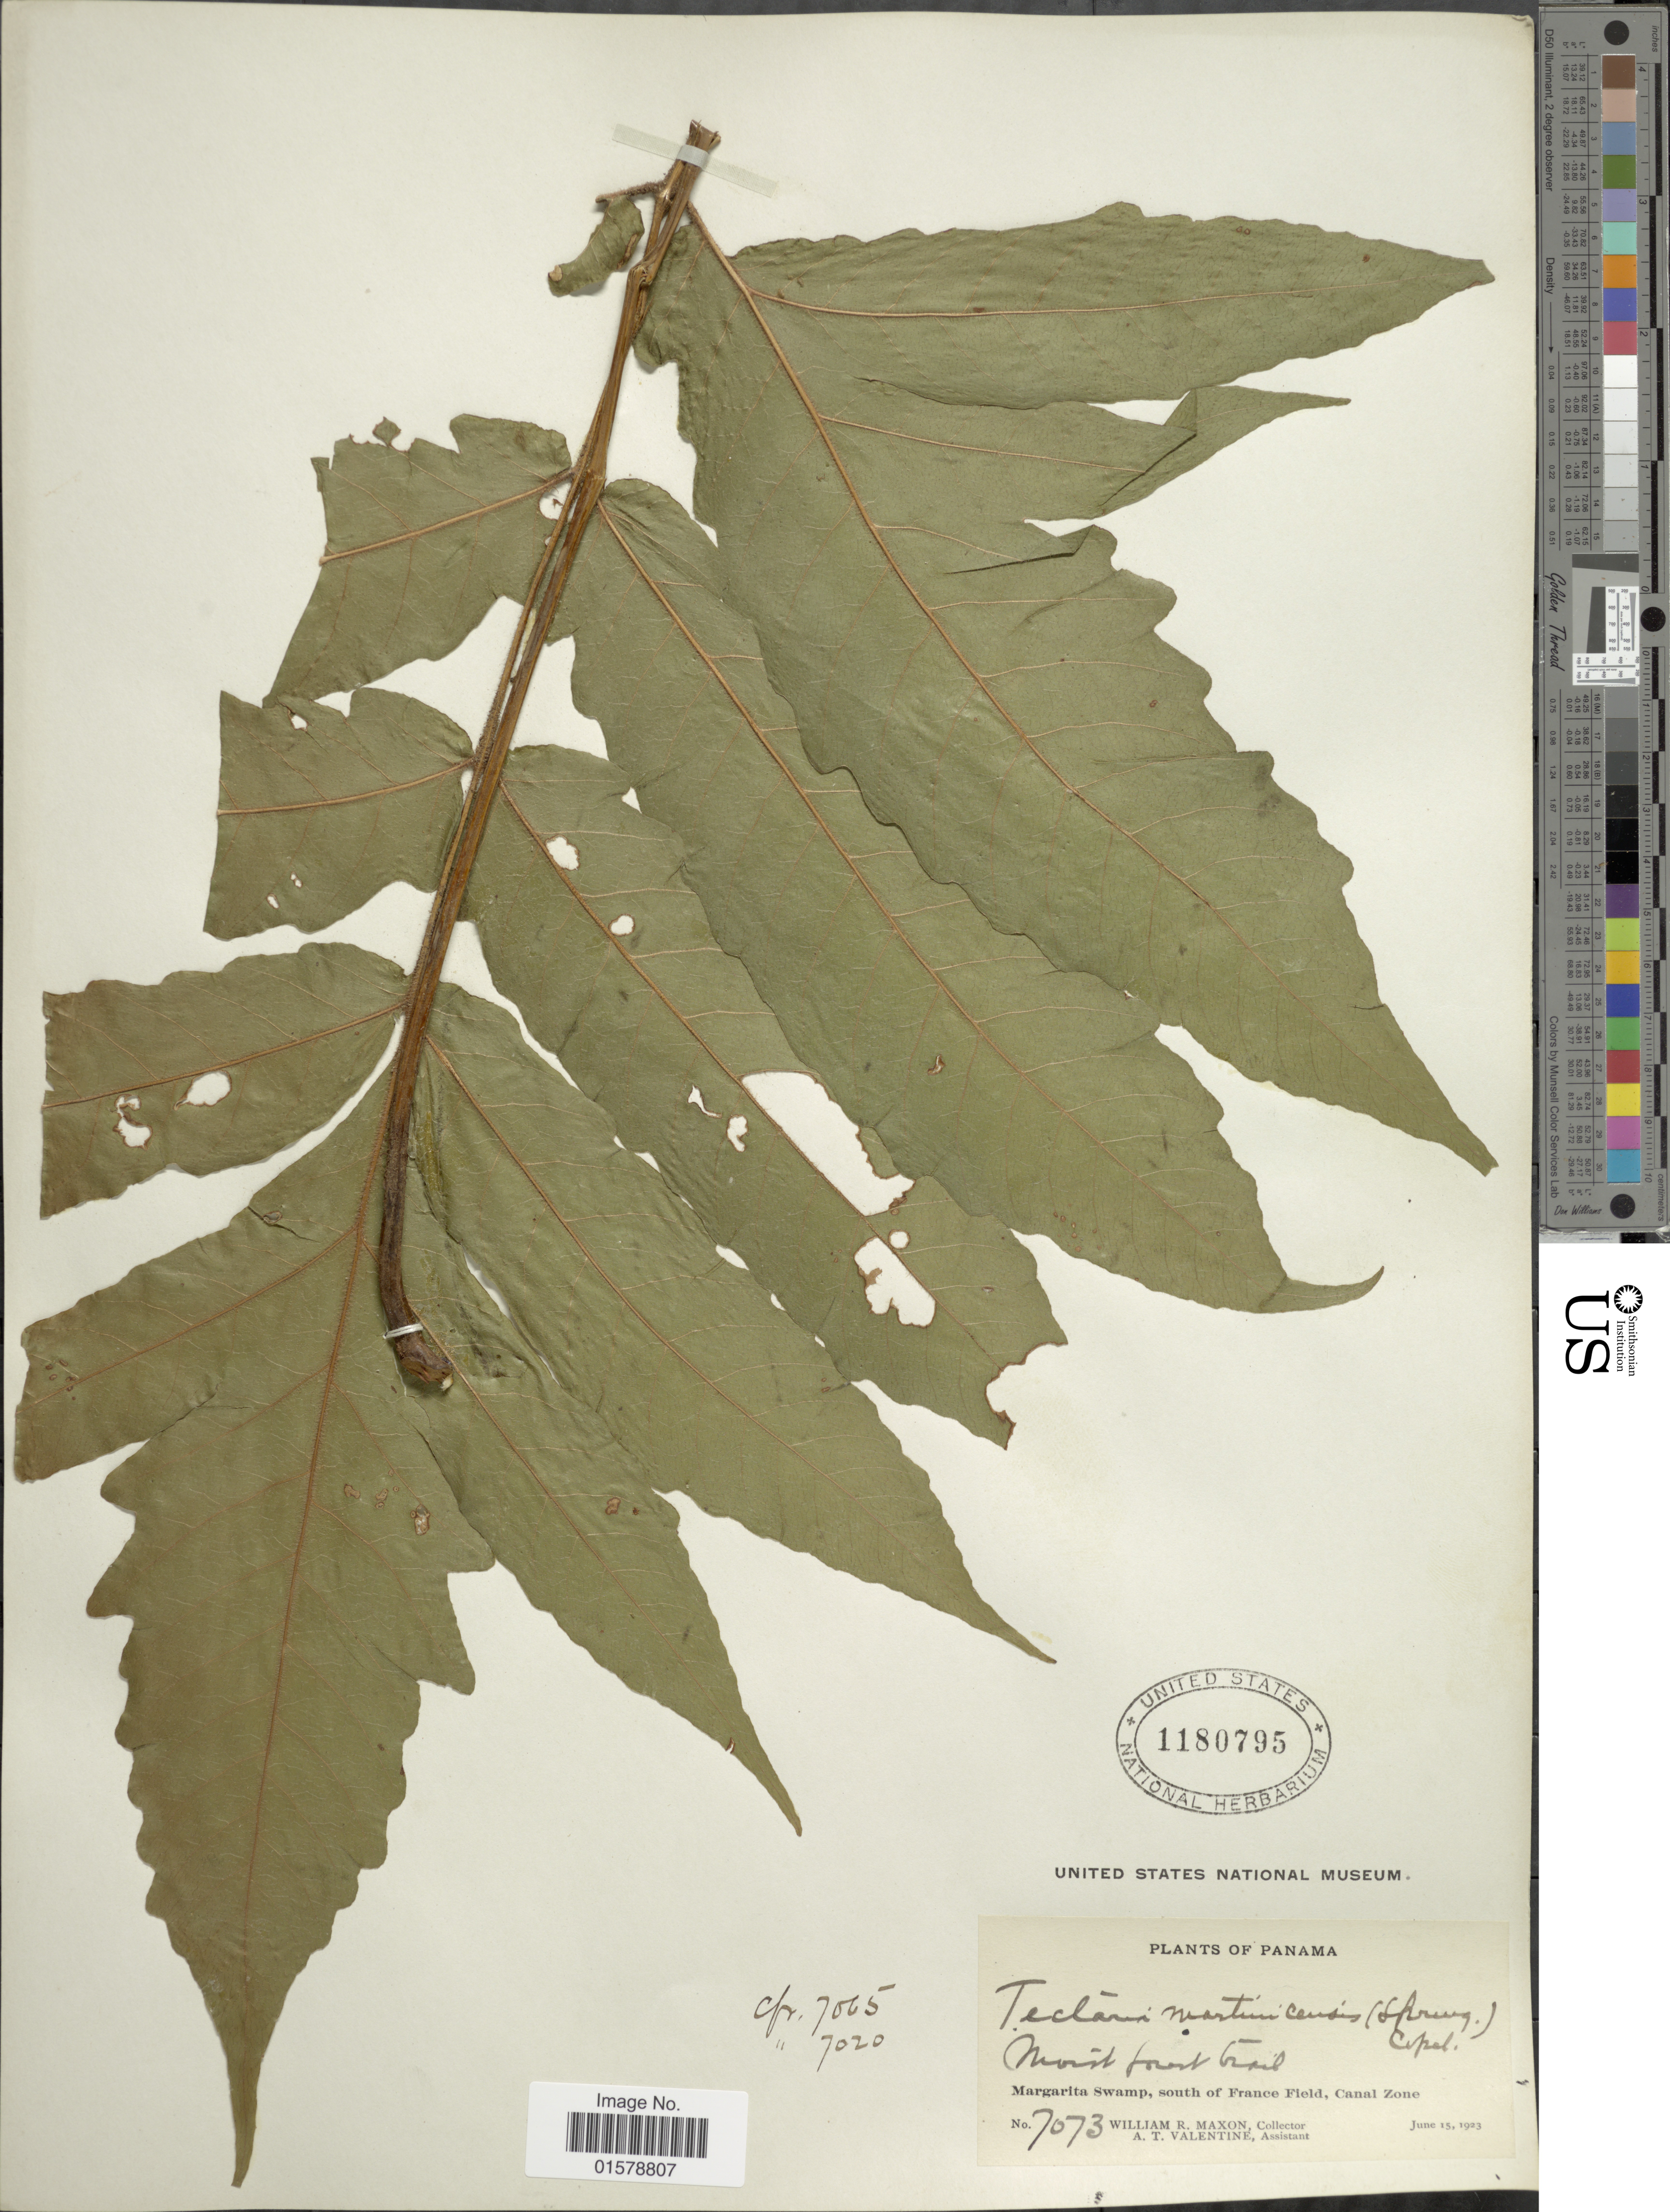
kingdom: Plantae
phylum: Tracheophyta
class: Polypodiopsida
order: Polypodiales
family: Tectariaceae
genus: Tectaria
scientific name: Tectaria pilosa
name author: (Fée) Maxon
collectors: W. R. Maxon & A. Valentine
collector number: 7073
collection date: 1923-06-15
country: Panama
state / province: Colón / Panamá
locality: Maragrita Swamp, South of France Field, Canal Zone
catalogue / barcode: US 1180795